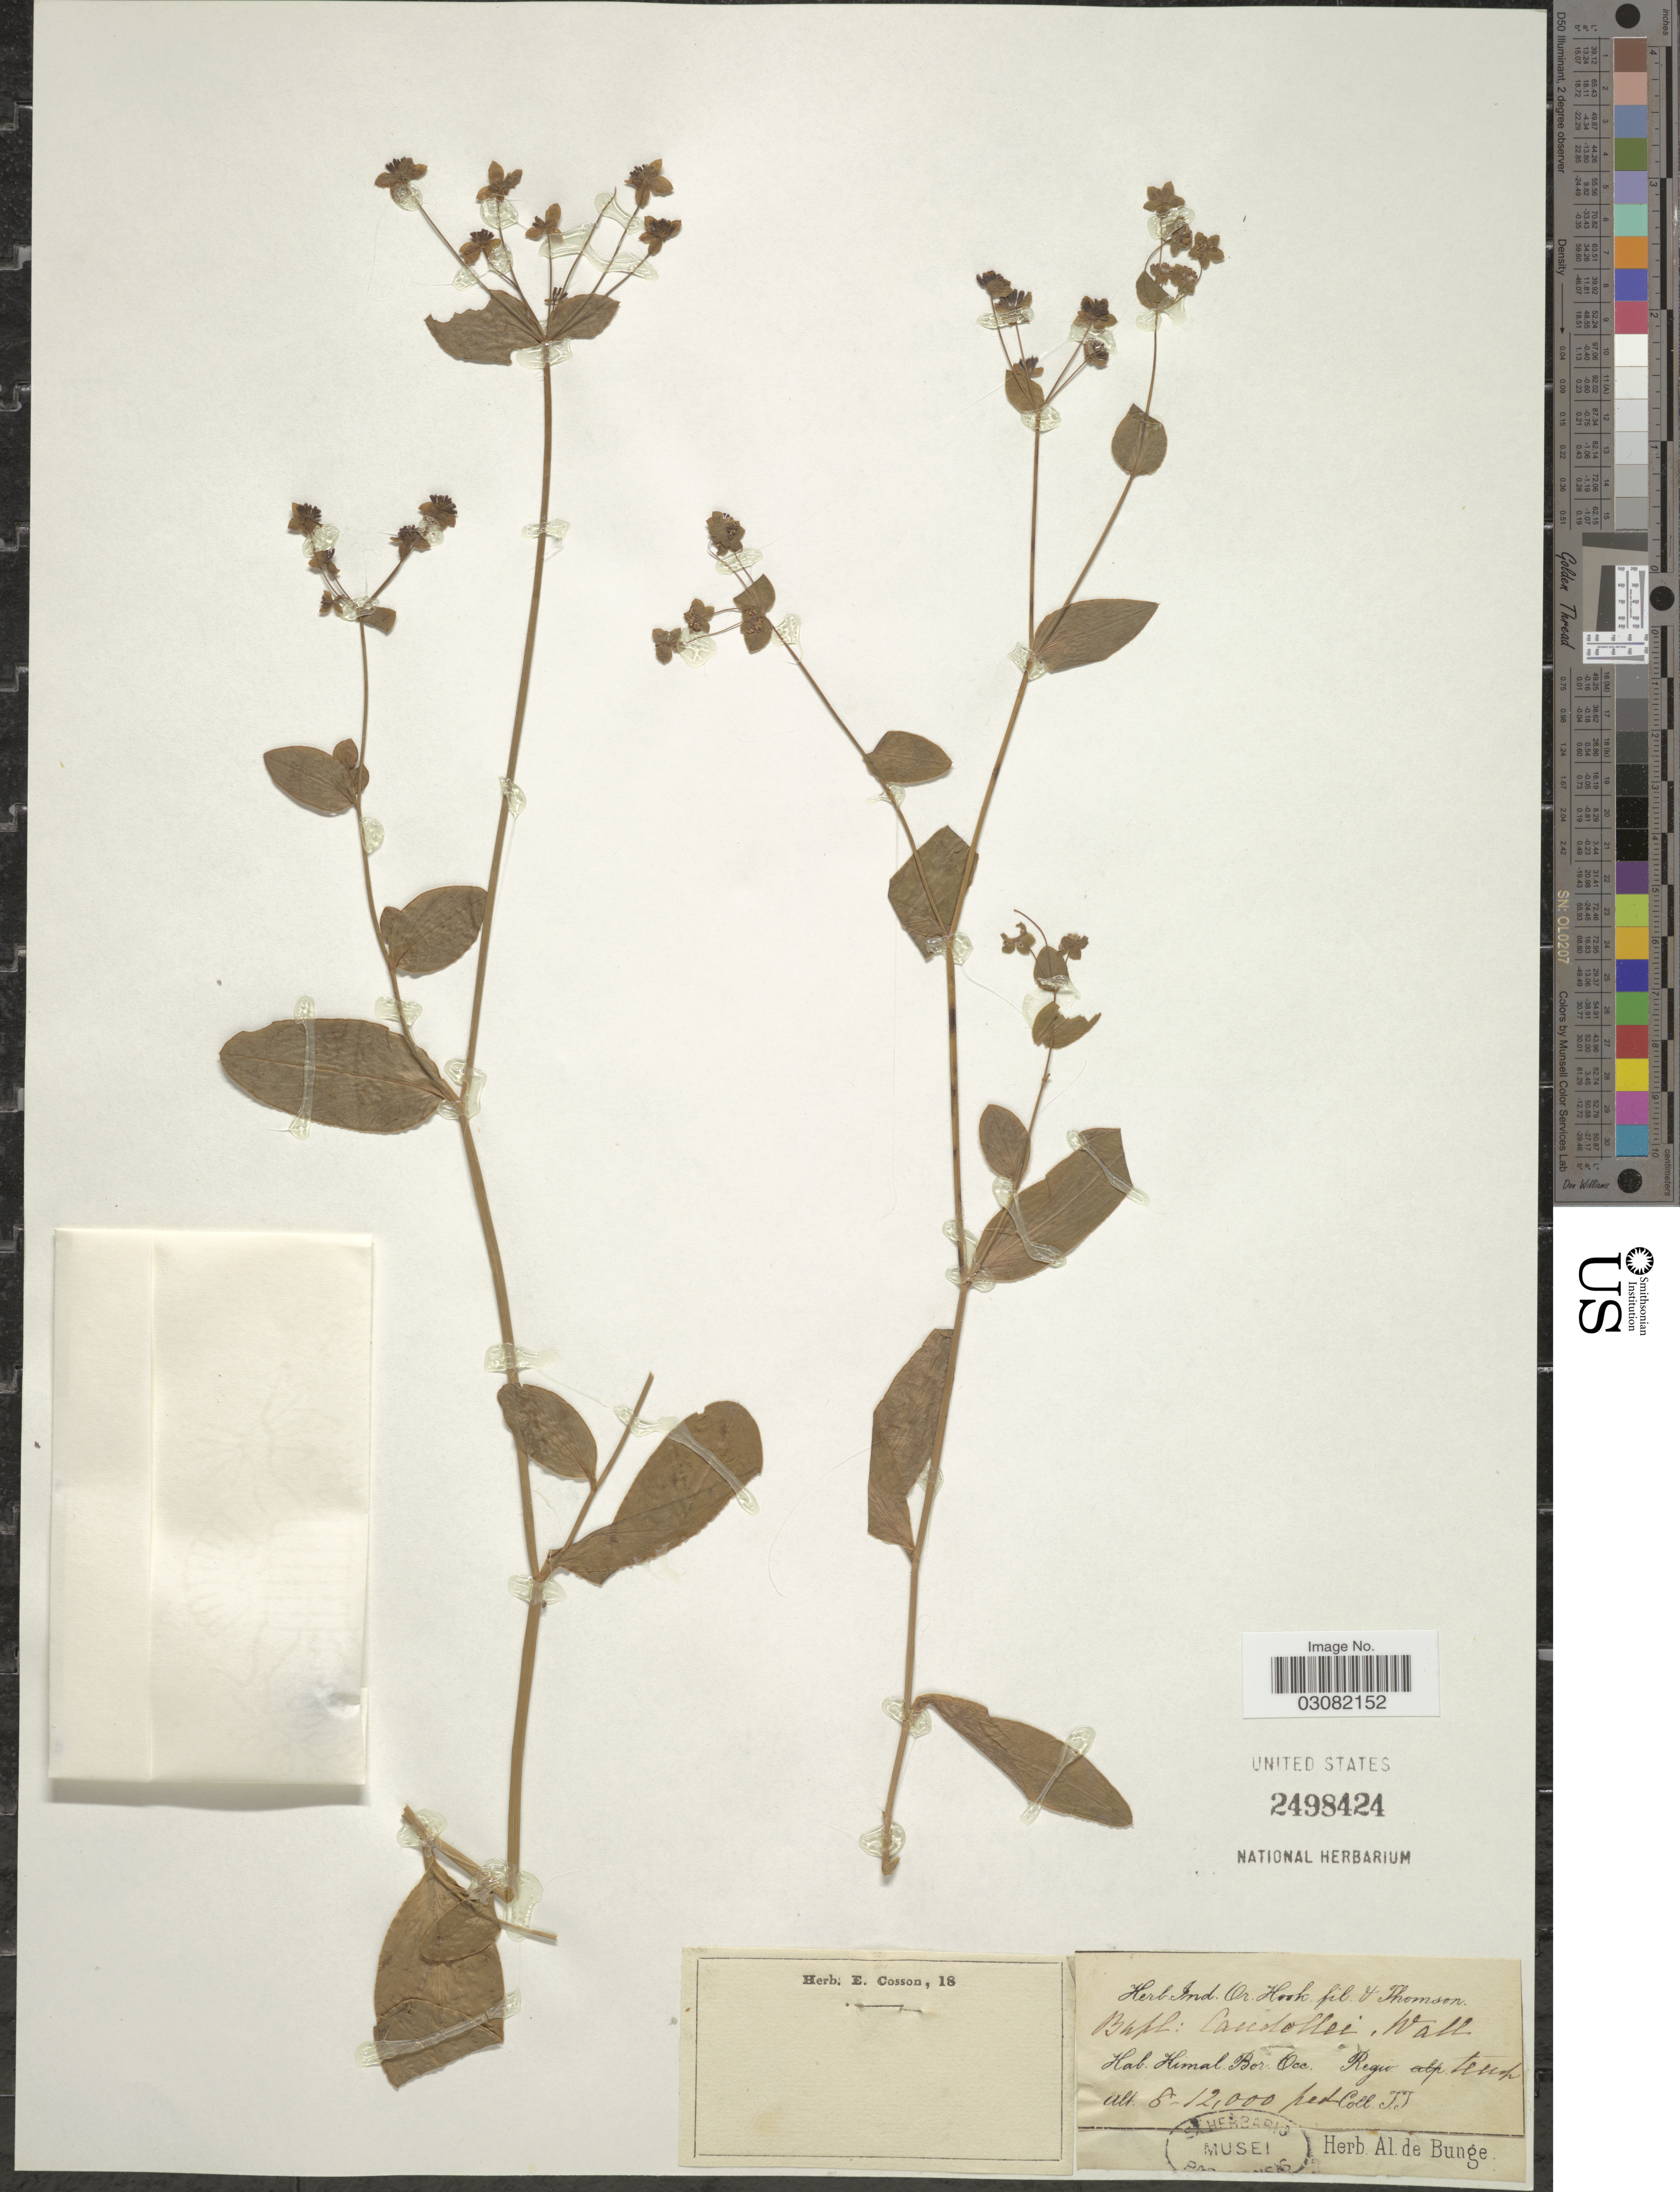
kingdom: Plantae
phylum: Tracheophyta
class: Magnoliopsida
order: Apiales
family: Apiaceae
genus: Bupleurum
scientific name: Bupleurum candollei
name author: Wall. ex DC.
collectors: J. J.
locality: Himal Bor. Occ., Regio temp.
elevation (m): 2438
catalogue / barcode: US 2498424